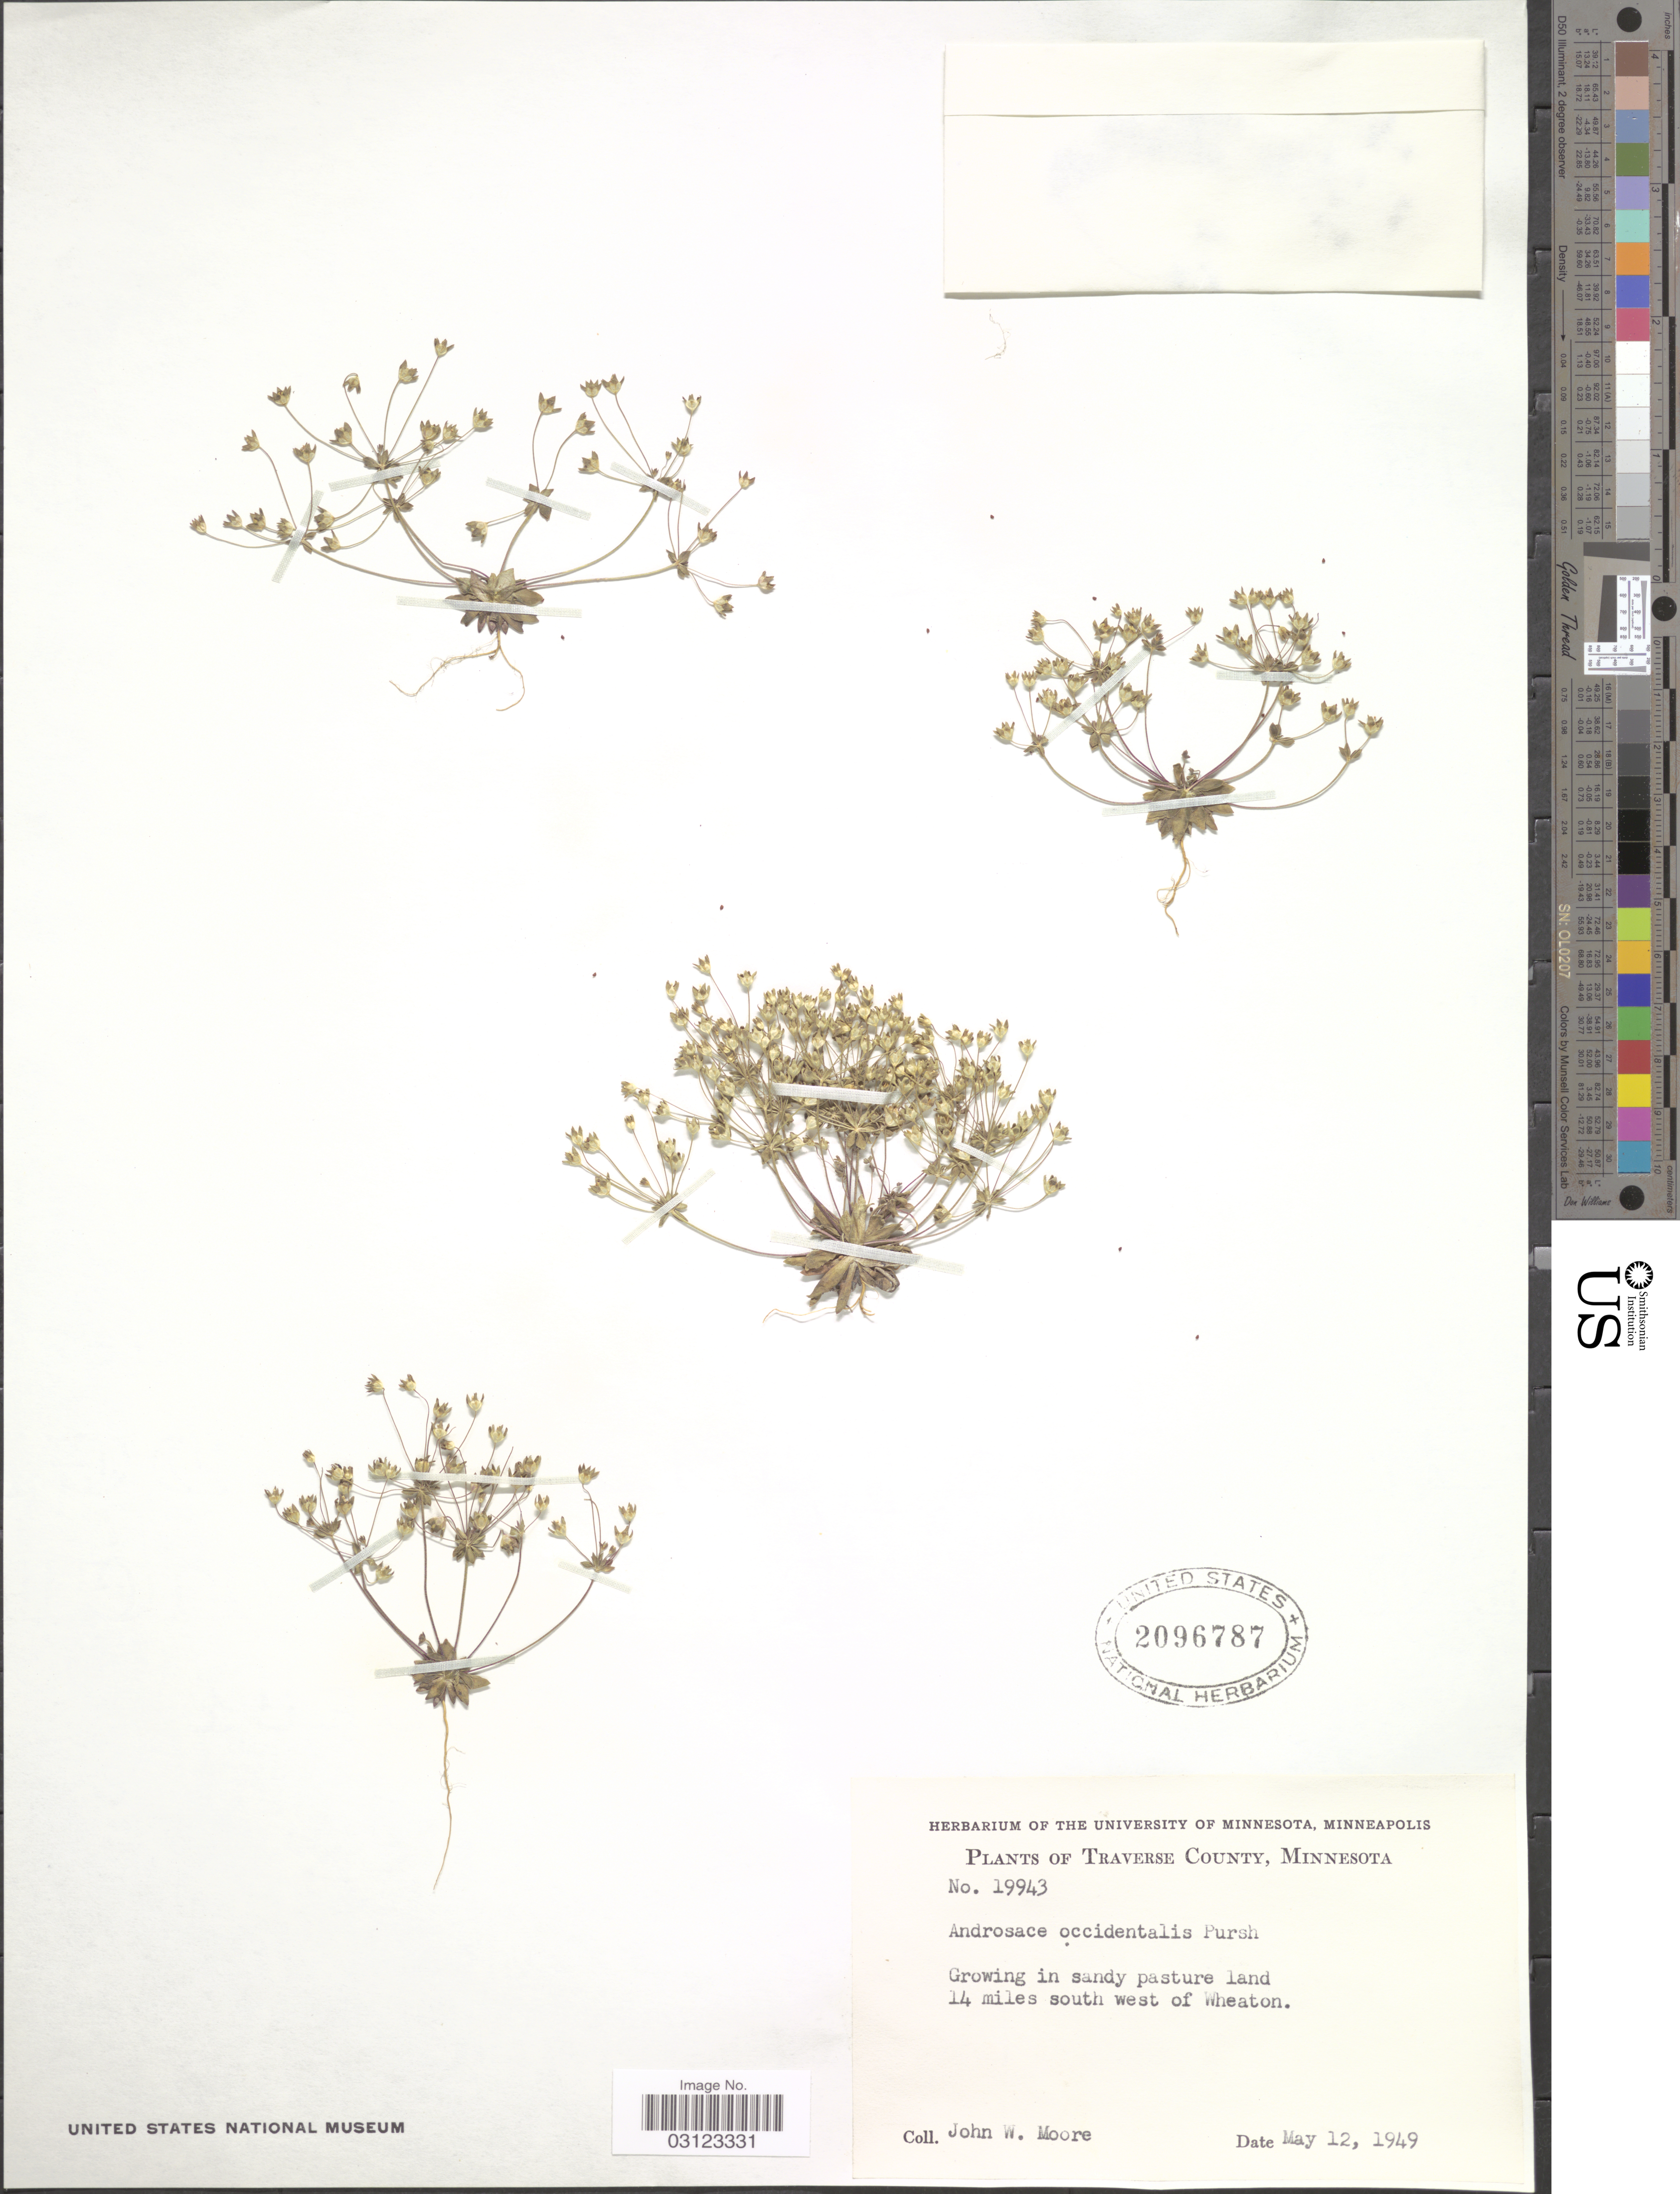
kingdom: Plantae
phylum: Tracheophyta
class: Magnoliopsida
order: Ericales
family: Primulaceae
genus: Androsace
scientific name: Androsace occidentalis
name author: (Pursh) Pursh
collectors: J. Moore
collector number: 19943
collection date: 1949-05-12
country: United States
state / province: Minnesota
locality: Traverse County. Sandy pasture land 14 miles south west of Wheaton.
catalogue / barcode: US 2096787